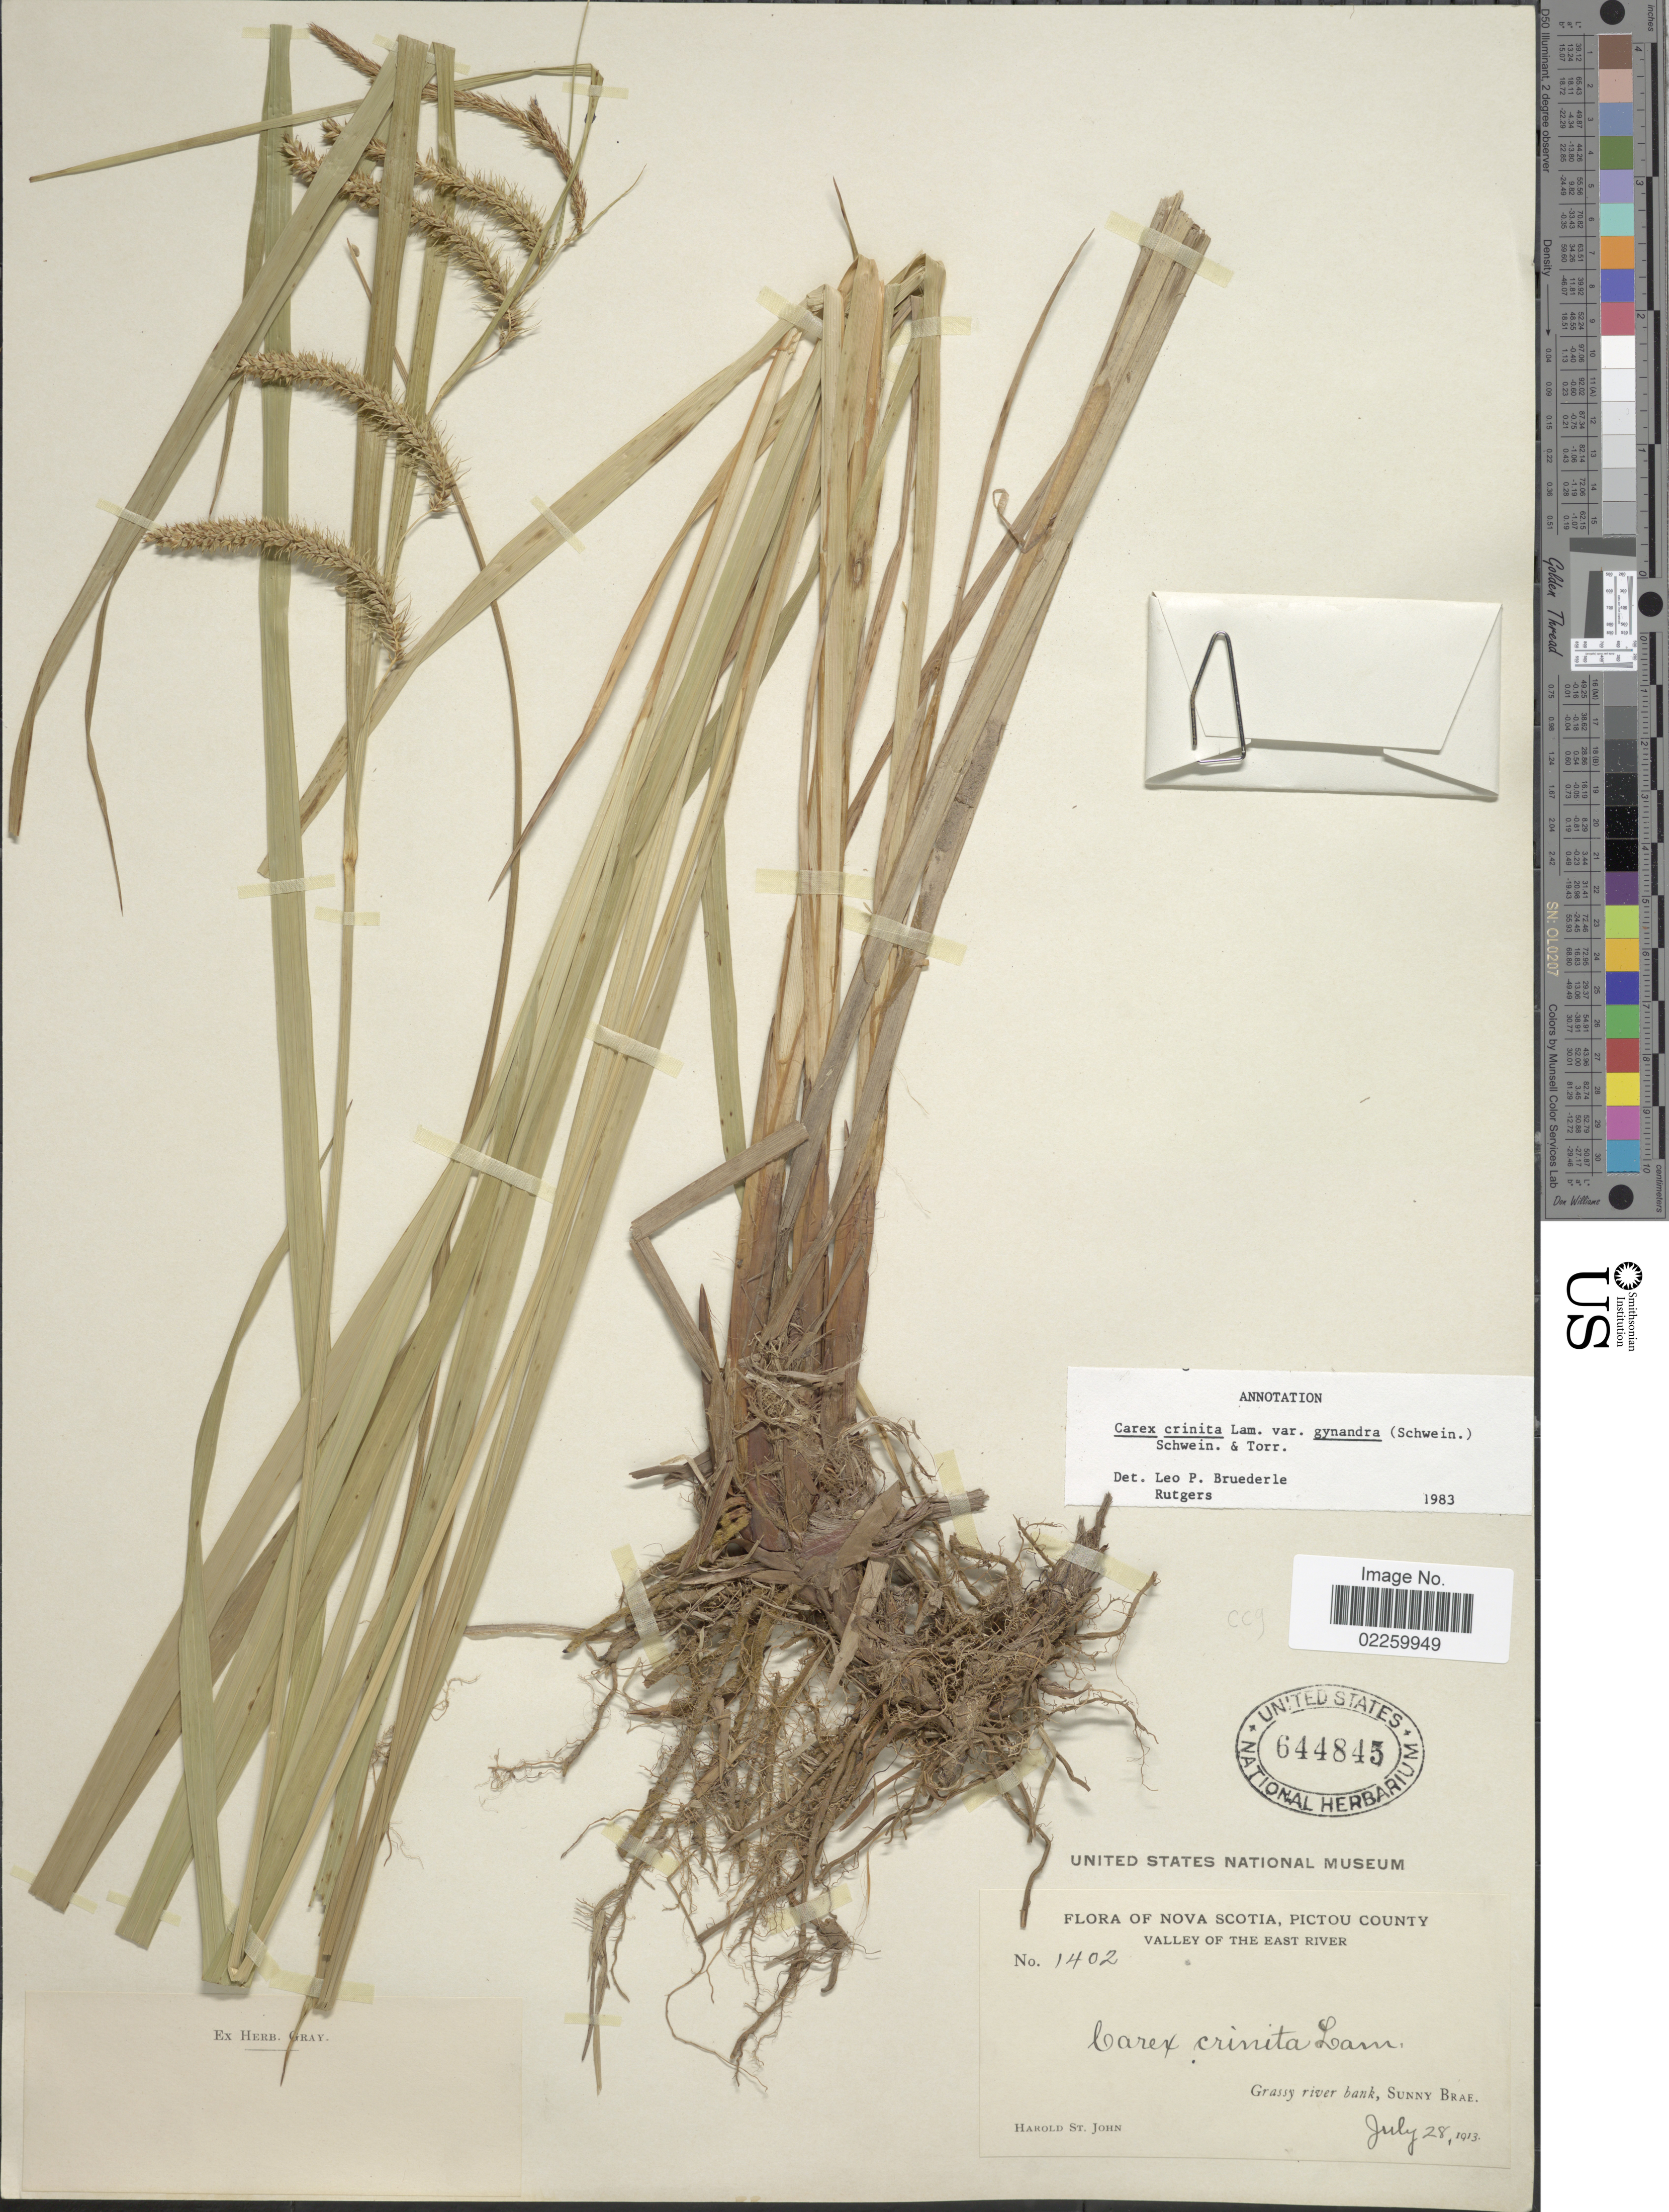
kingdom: Plantae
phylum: Tracheophyta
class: Liliopsida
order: Poales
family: Cyperaceae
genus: Carex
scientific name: Carex crinita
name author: Lam.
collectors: H. St. John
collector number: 1402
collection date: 1913-07-28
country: Canada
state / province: Nova Scotia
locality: Pictou County, Valley of The East River, Grassy river bank, Sunny Brae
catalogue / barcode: US 644845